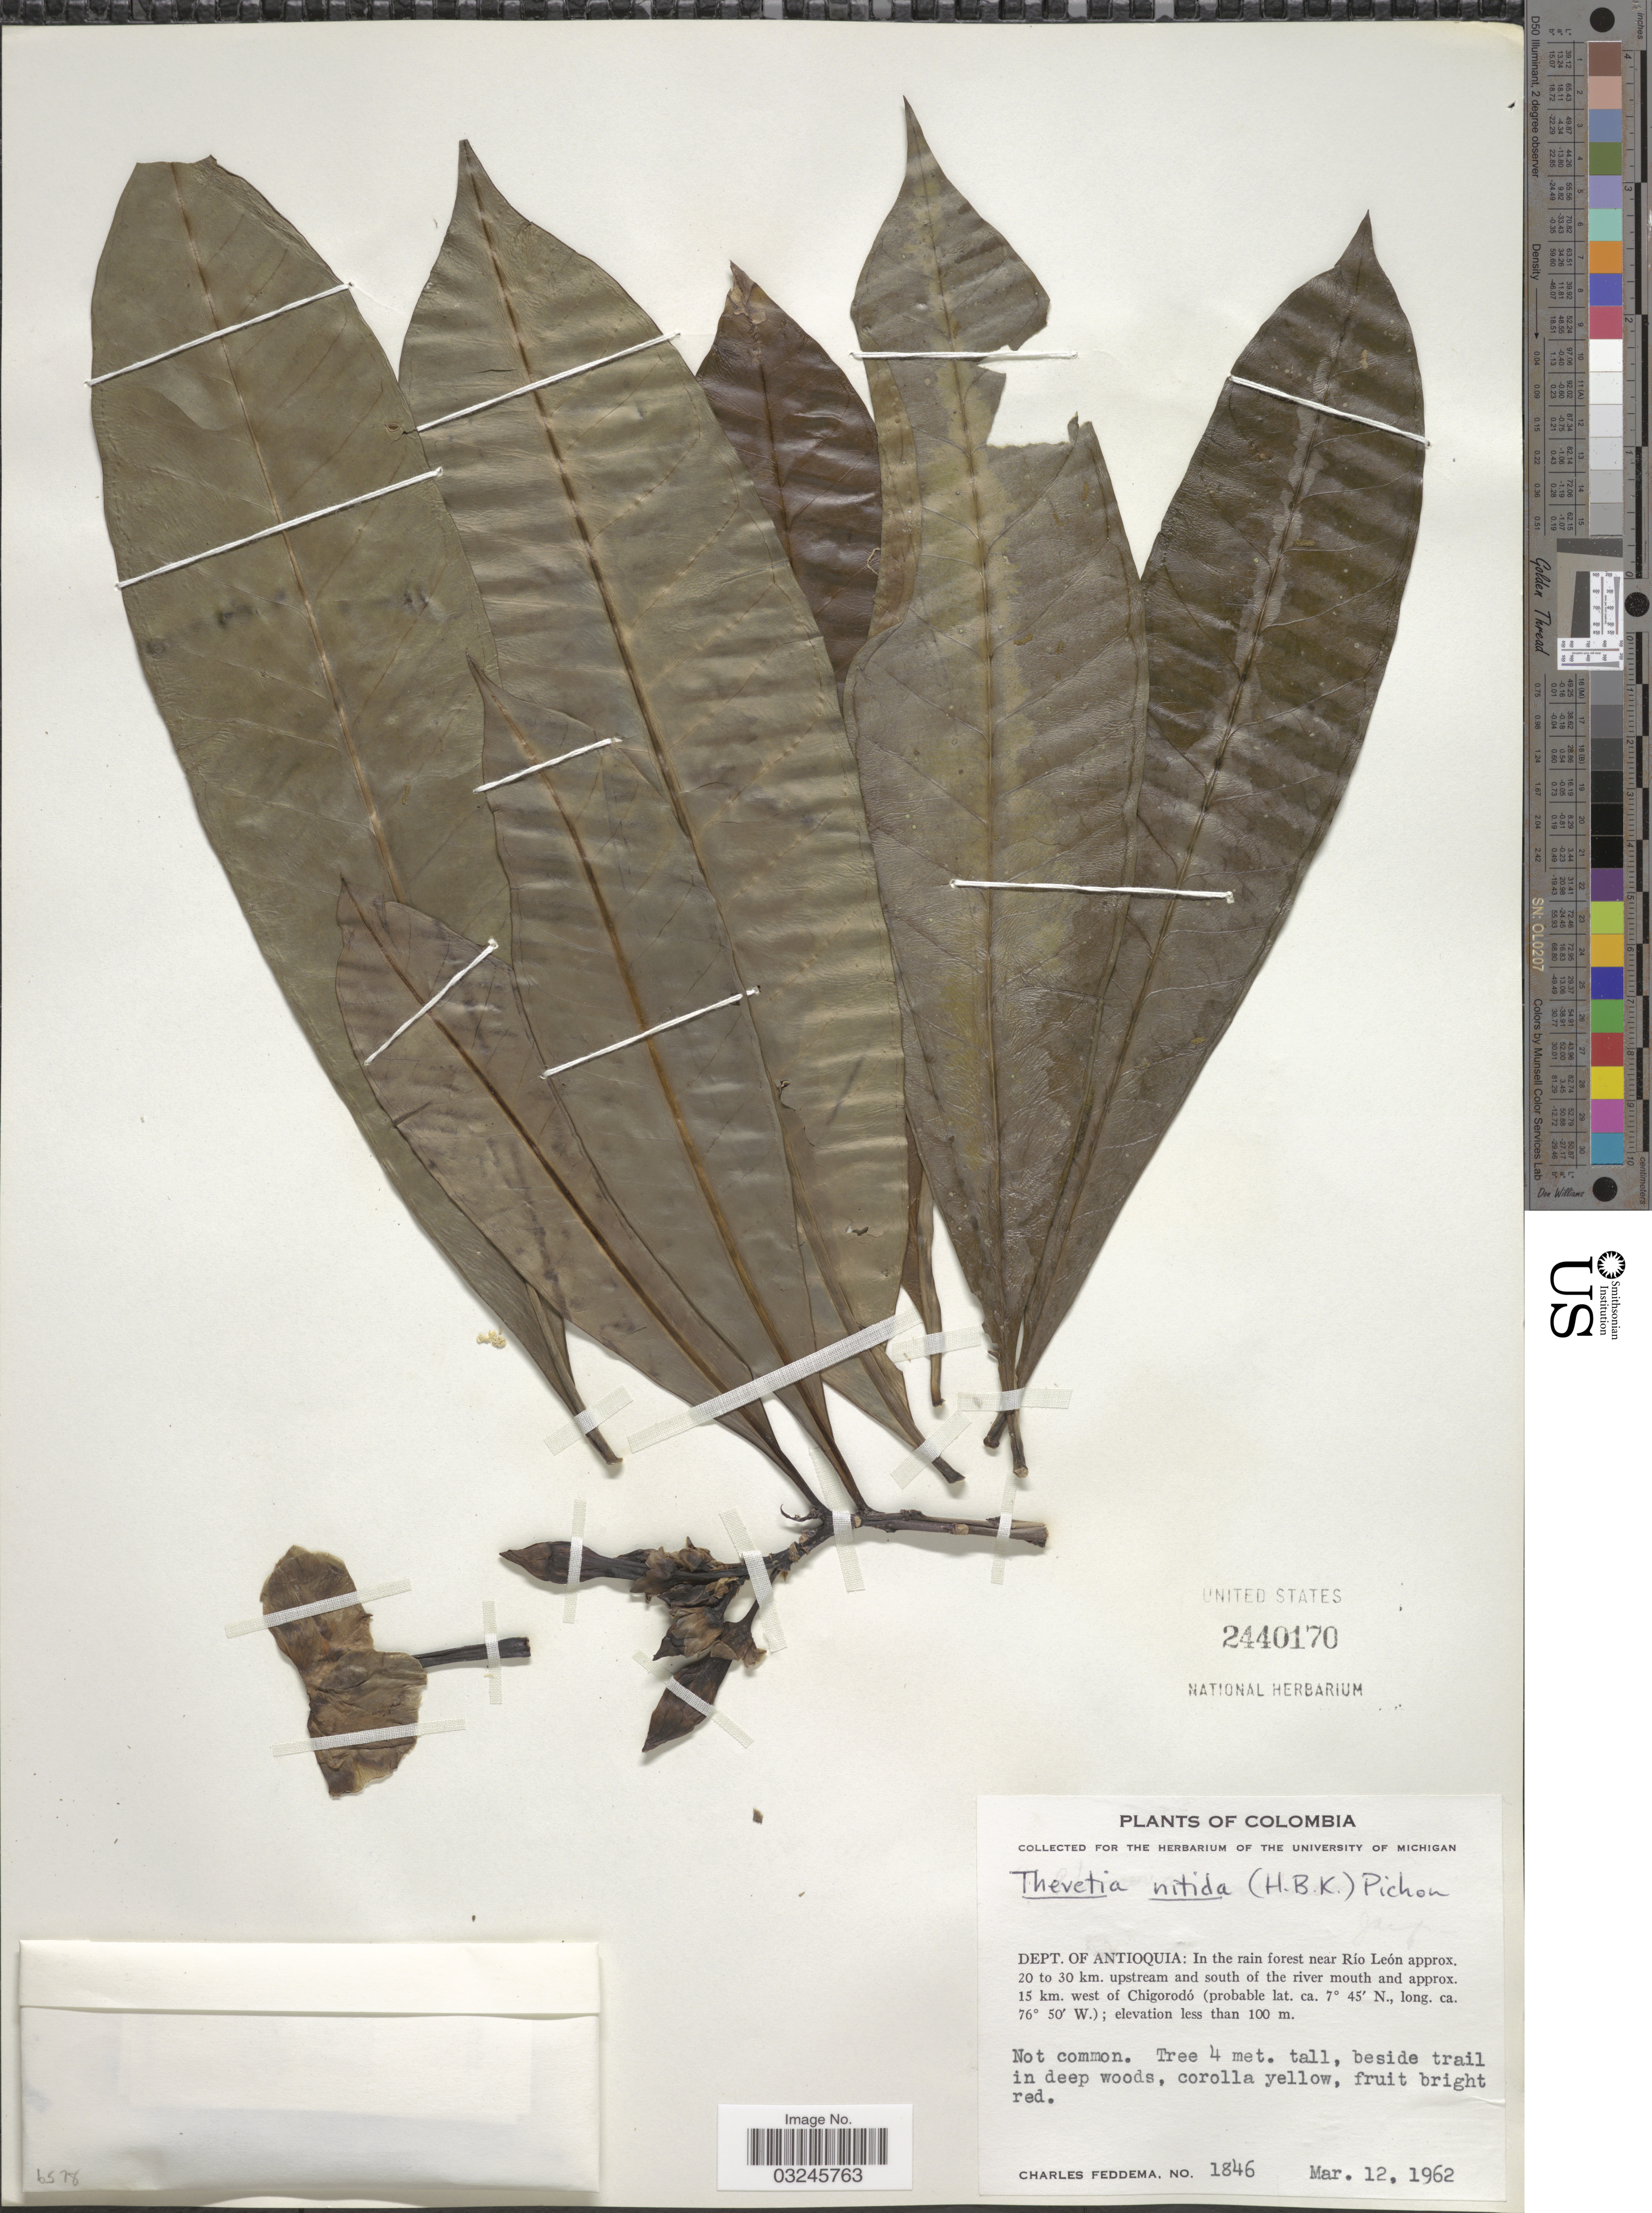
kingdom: Plantae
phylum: Tracheophyta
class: Magnoliopsida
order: Gentianales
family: Apocynaceae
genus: Thevetia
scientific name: Thevetia nitida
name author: (Kunth) A. DC.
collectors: C. Feddema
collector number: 1846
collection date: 1962-03-12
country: Colombia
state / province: Antioquia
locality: Dept. of Antioquia: In the rain forest near Rio León approx. 20 to 30 km. upstream and south of the river mouth and approx. 15 km. west of Chigorodó.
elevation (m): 100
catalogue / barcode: US 2440170